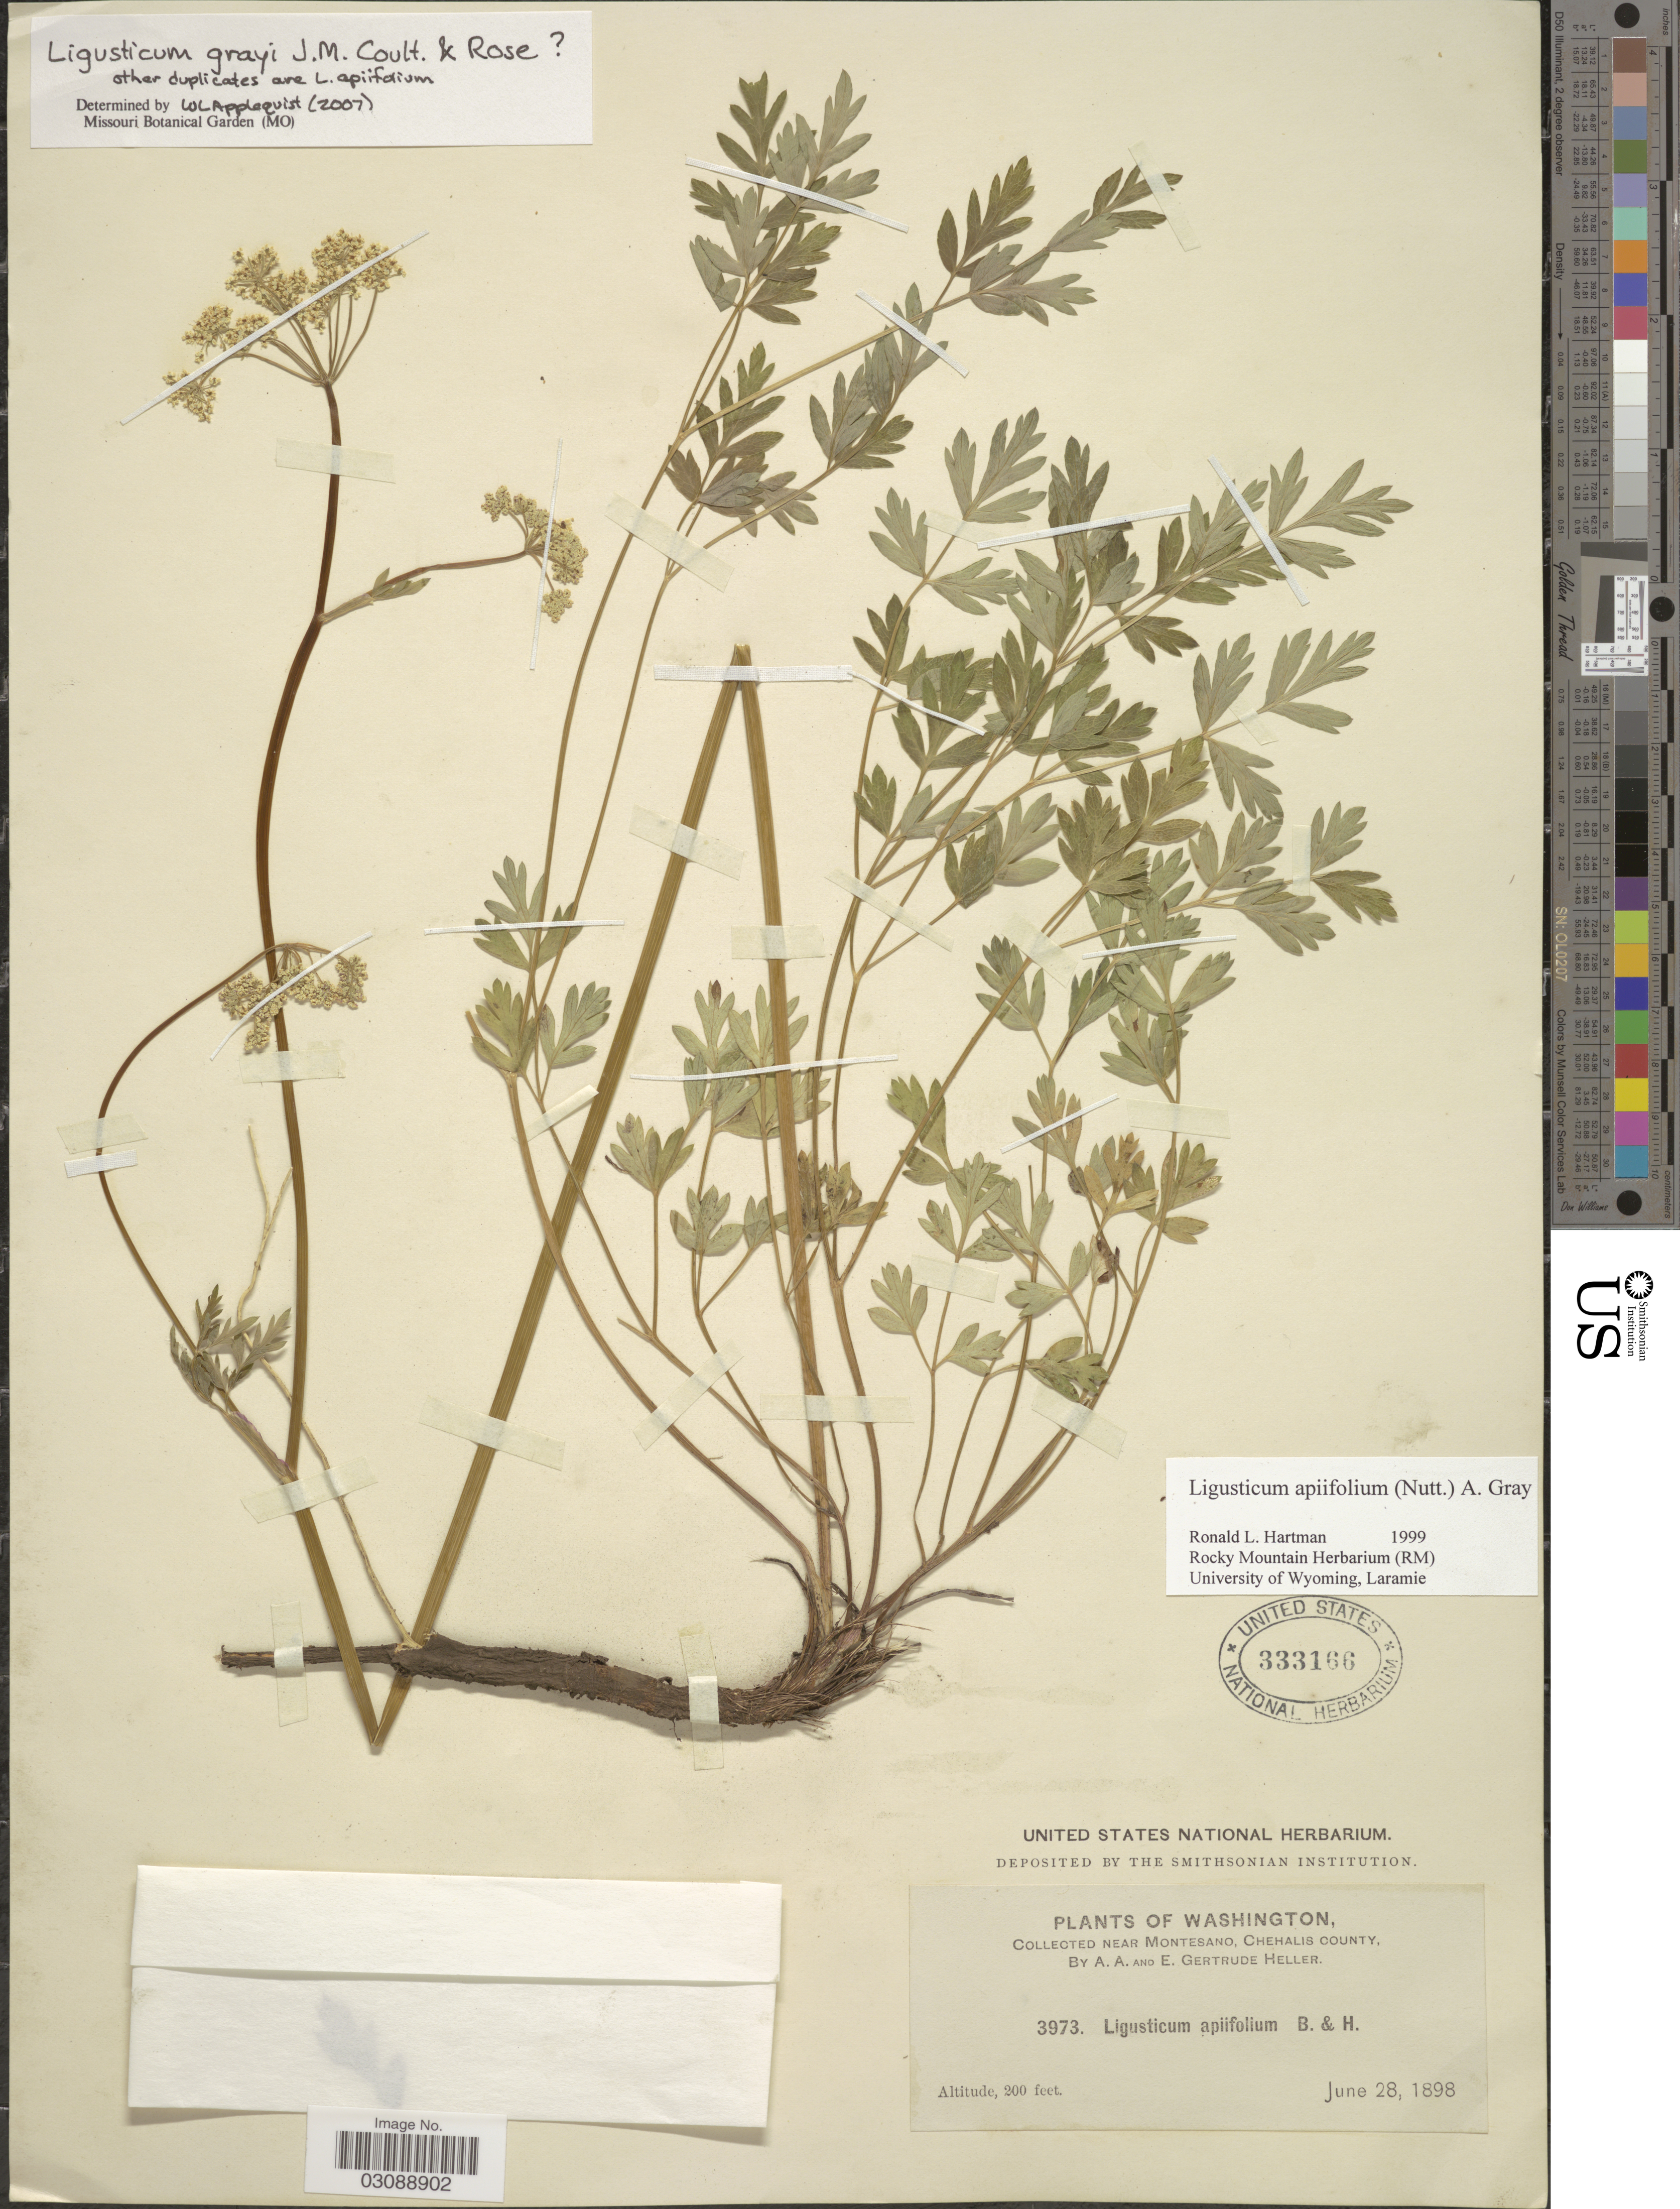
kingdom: Plantae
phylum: Tracheophyta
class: Magnoliopsida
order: Apiales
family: Apiaceae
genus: Ligusticum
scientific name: Ligusticum grayi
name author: J.M. Coult. & Rose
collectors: A. A. Heller & E. G. Heller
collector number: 3973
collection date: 1898-06-28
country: United States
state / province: Washington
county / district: Grays Harbor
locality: Near Montesano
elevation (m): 61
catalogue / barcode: US 333166